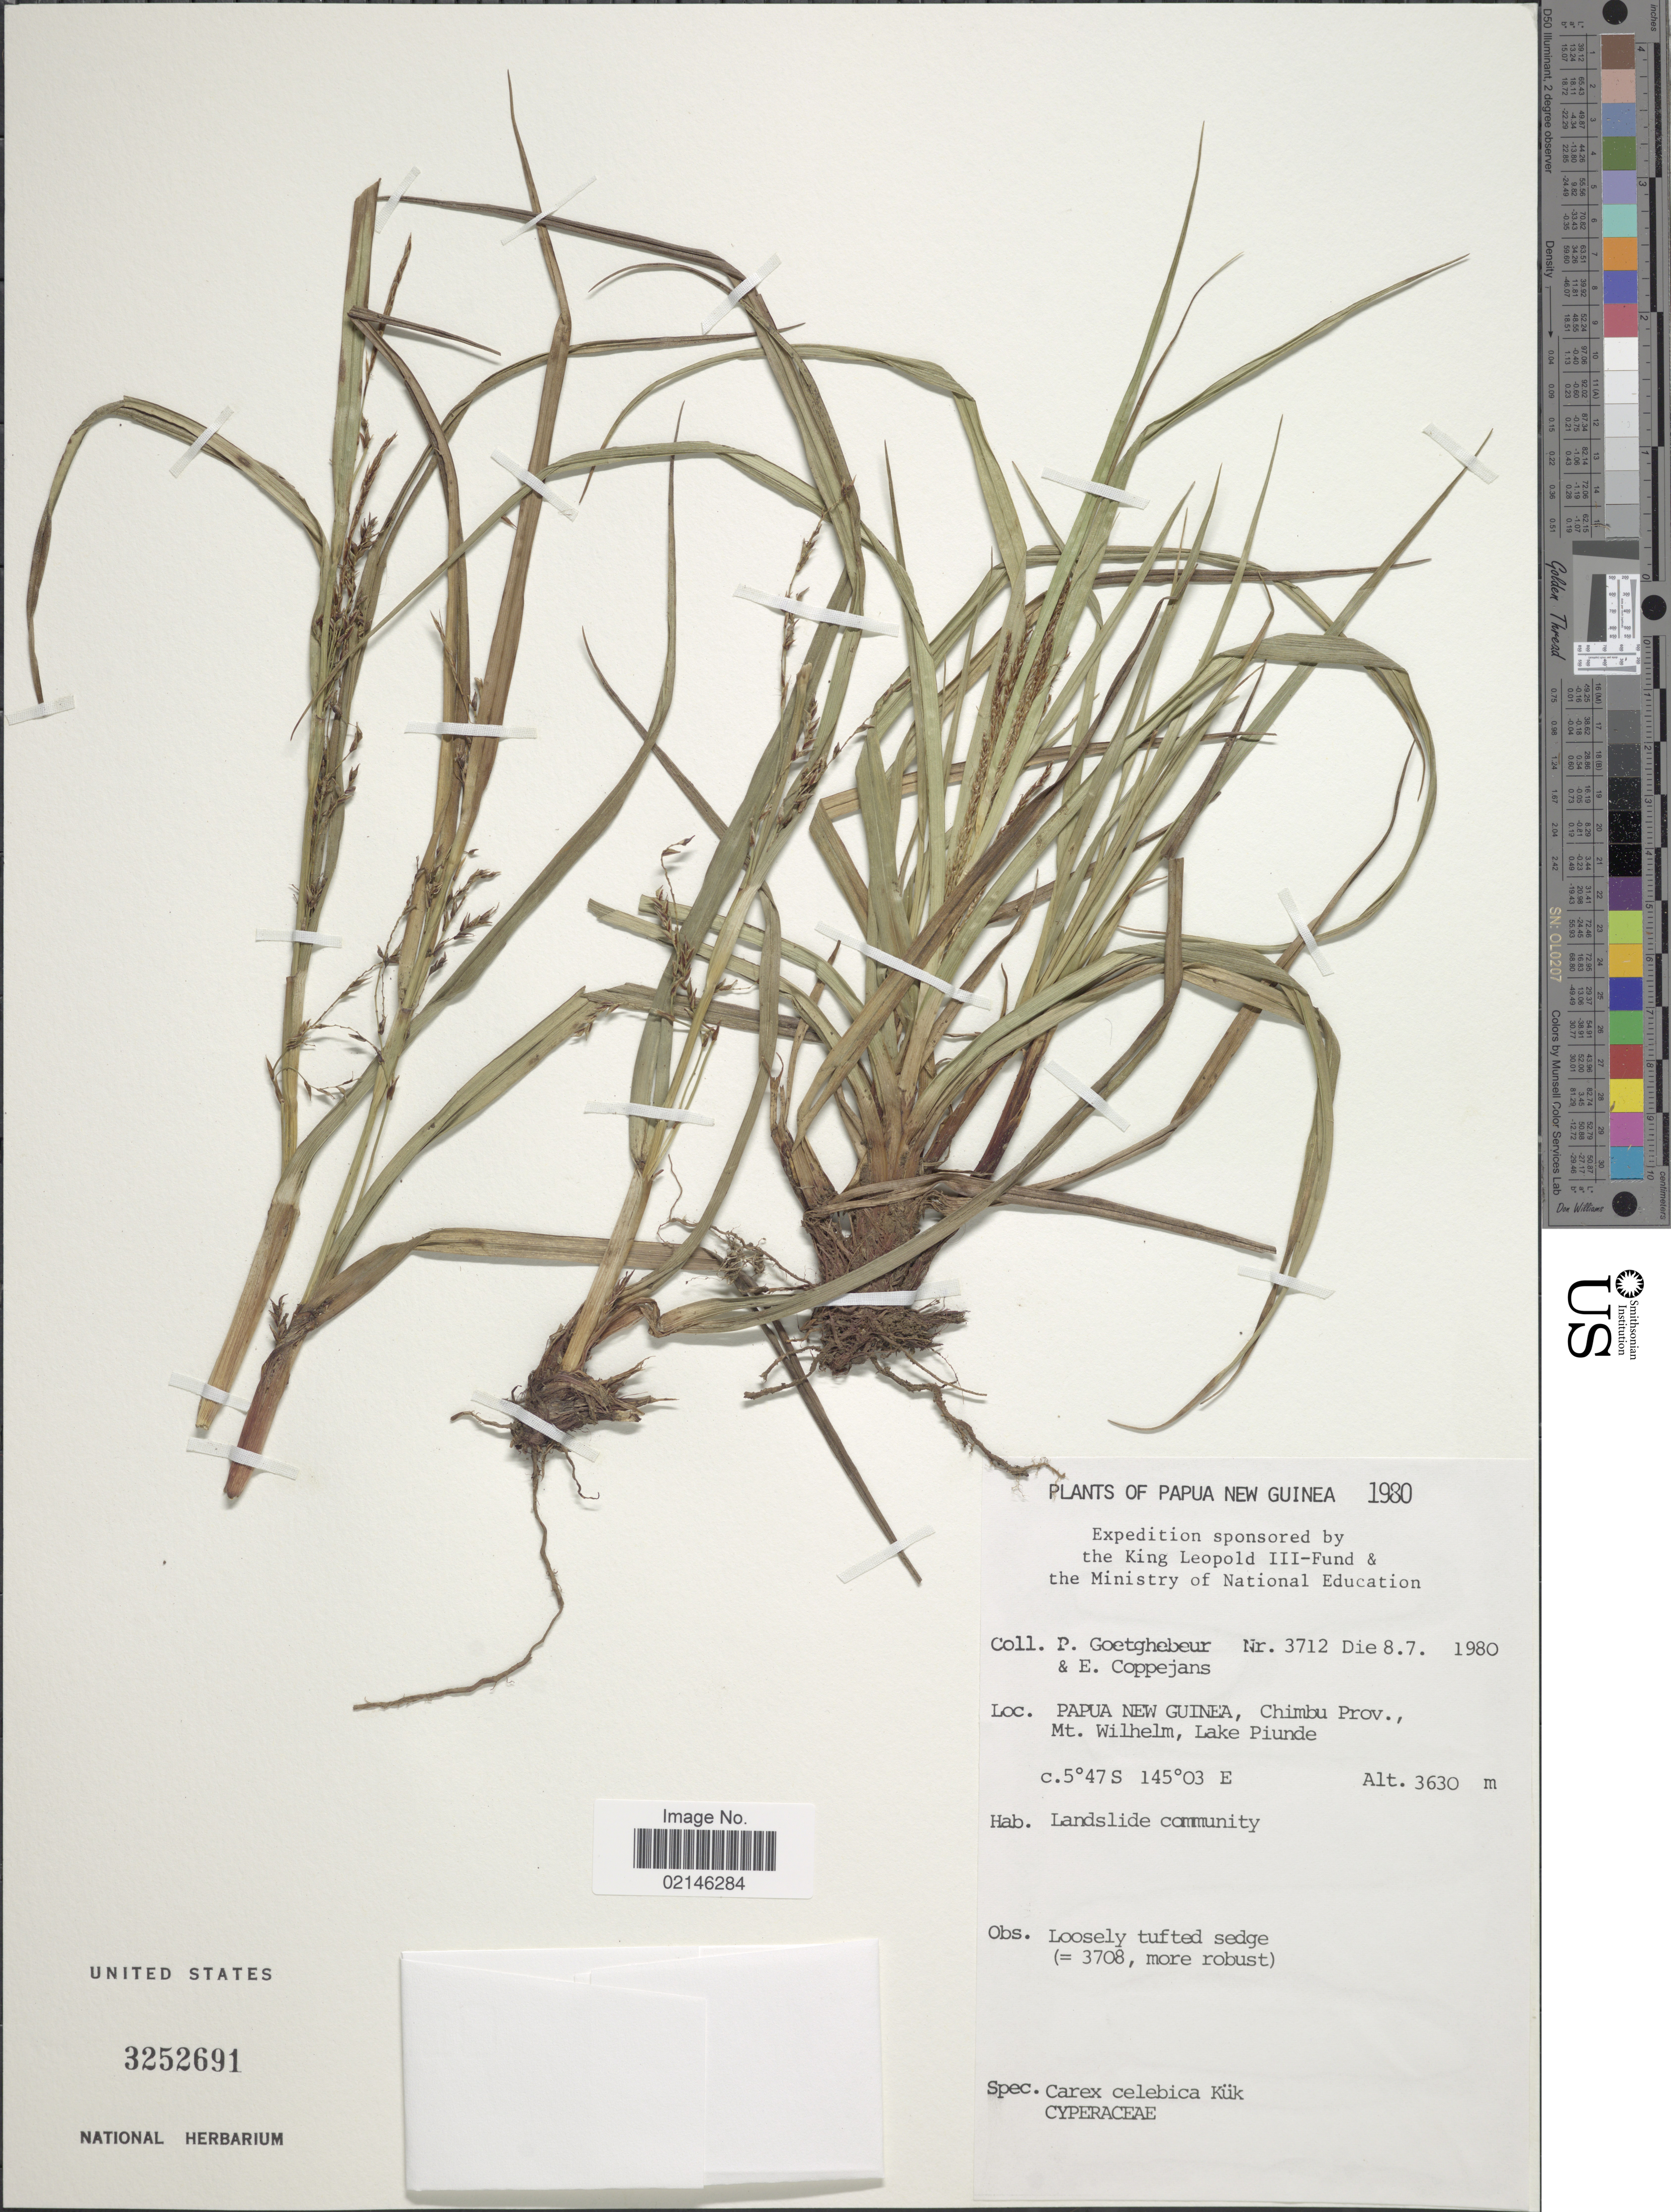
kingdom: Plantae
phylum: Tracheophyta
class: Liliopsida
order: Poales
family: Cyperaceae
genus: Carex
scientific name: Carex celebica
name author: Kük.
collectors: P. Goetghebeur & E. Coppejans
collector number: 3712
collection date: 1980-07-08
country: Papua New Guinea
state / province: Chimbu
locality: Mt. Wilhelm, Lake Piunde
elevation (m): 3630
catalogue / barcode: US 3252691